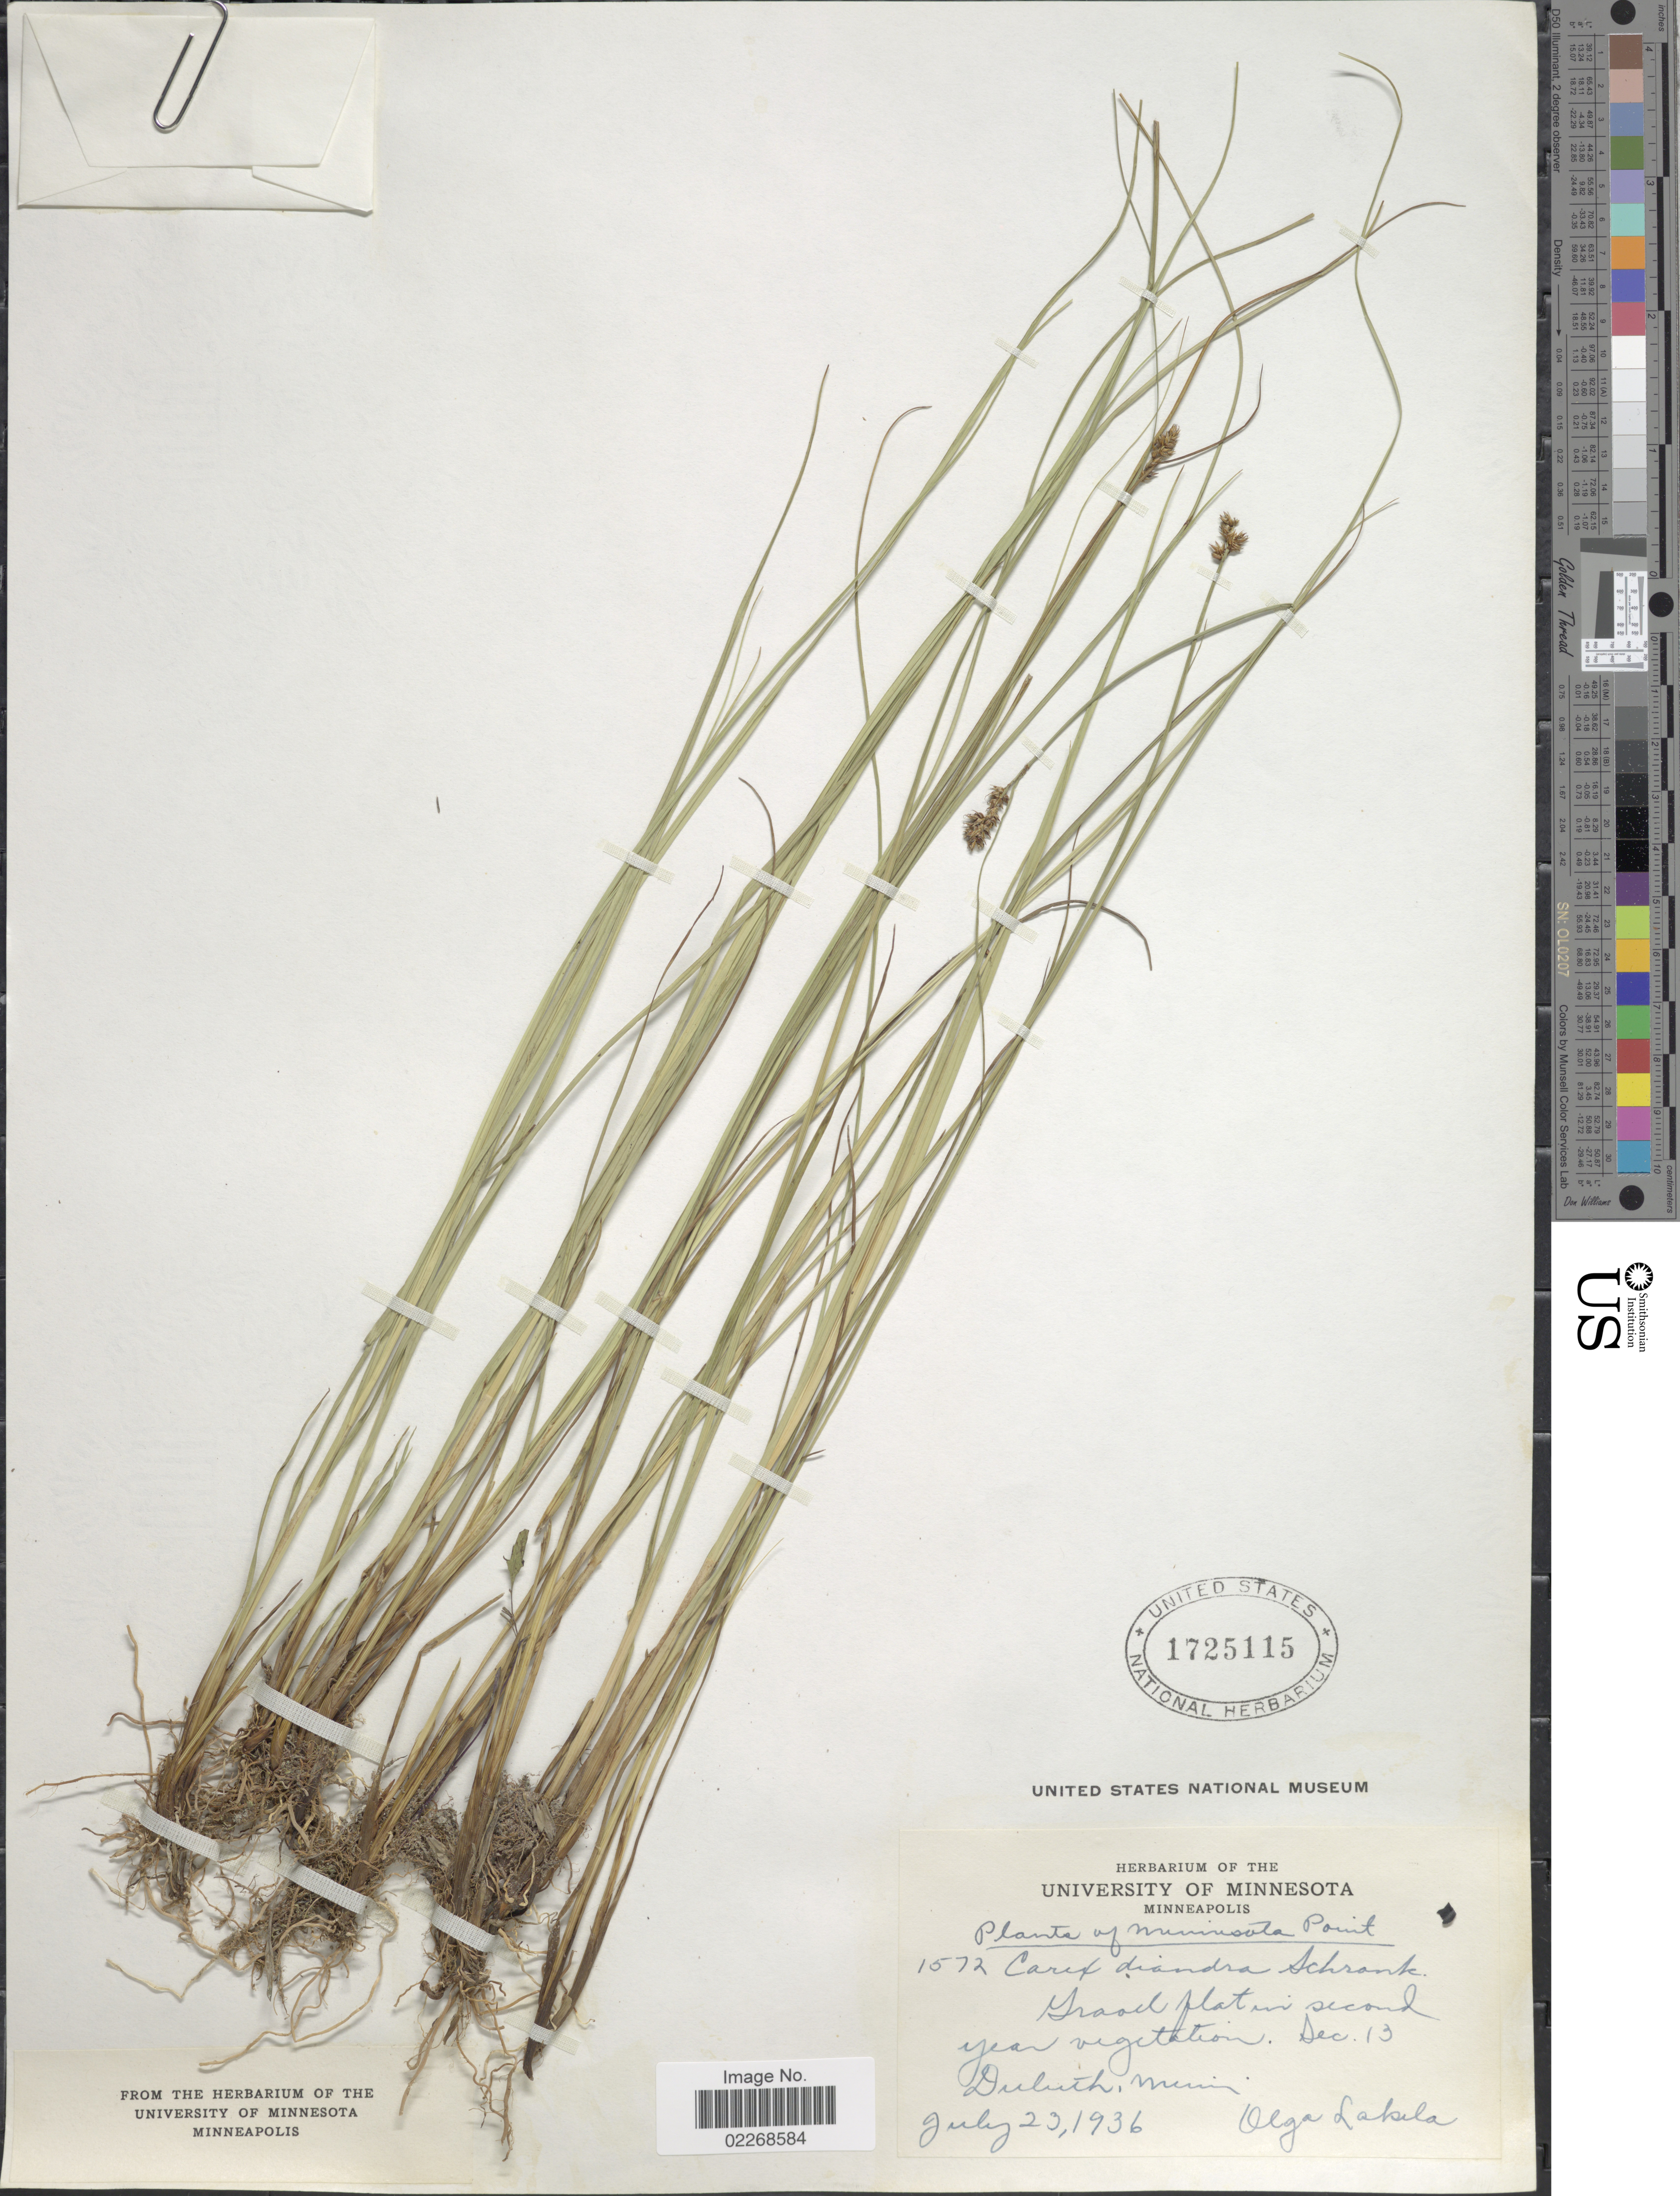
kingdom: Plantae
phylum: Tracheophyta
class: Liliopsida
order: Poales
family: Cyperaceae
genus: Carex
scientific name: Carex diandra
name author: Schrank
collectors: O. K. Lakela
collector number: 1572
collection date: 1936-07-23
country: United States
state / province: Minnesota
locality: Duluth, Minnesota Point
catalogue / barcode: US 1725115